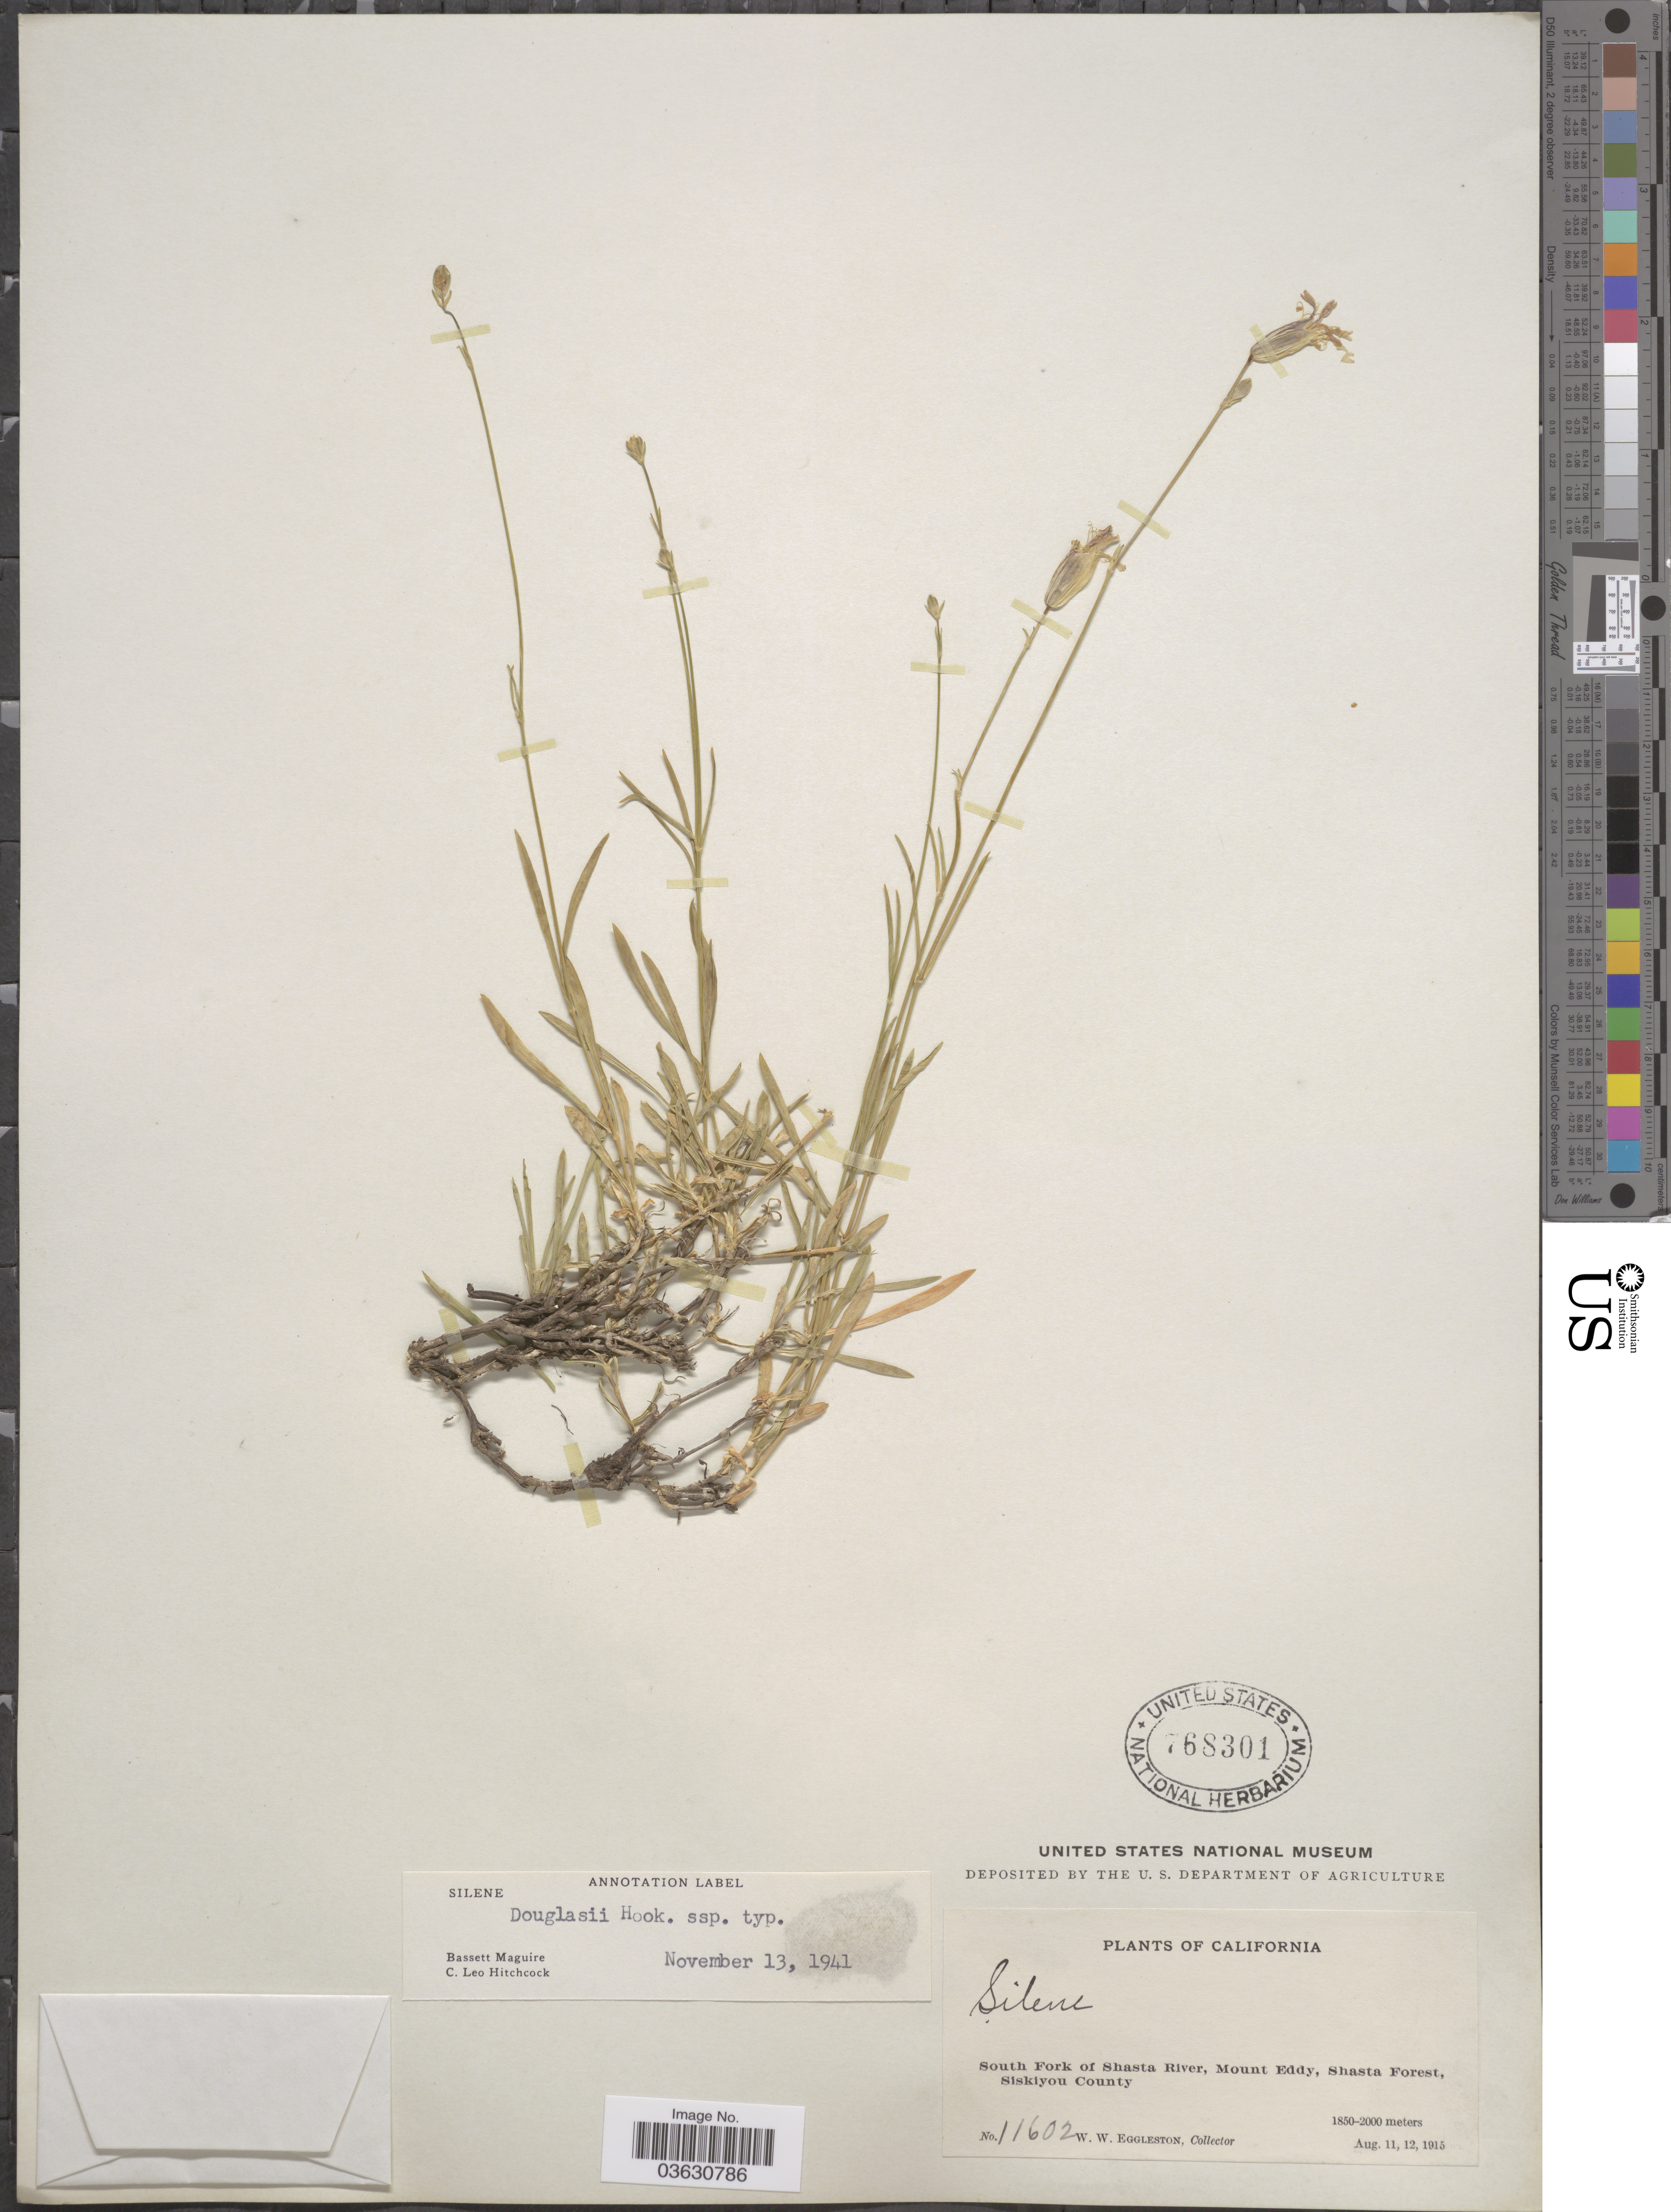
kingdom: Plantae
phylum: Tracheophyta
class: Magnoliopsida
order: Caryophyllales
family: Caryophyllaceae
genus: Silene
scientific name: Silene douglasii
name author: Hook.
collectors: W. W. Eggleston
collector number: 11602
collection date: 1915-08-11/1915-08-12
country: United States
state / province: California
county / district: Siskiyou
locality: South Fork of Shasta River, Mount Eddy, Shasta Forest, Siskiyou County.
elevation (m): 1850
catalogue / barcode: US 768301